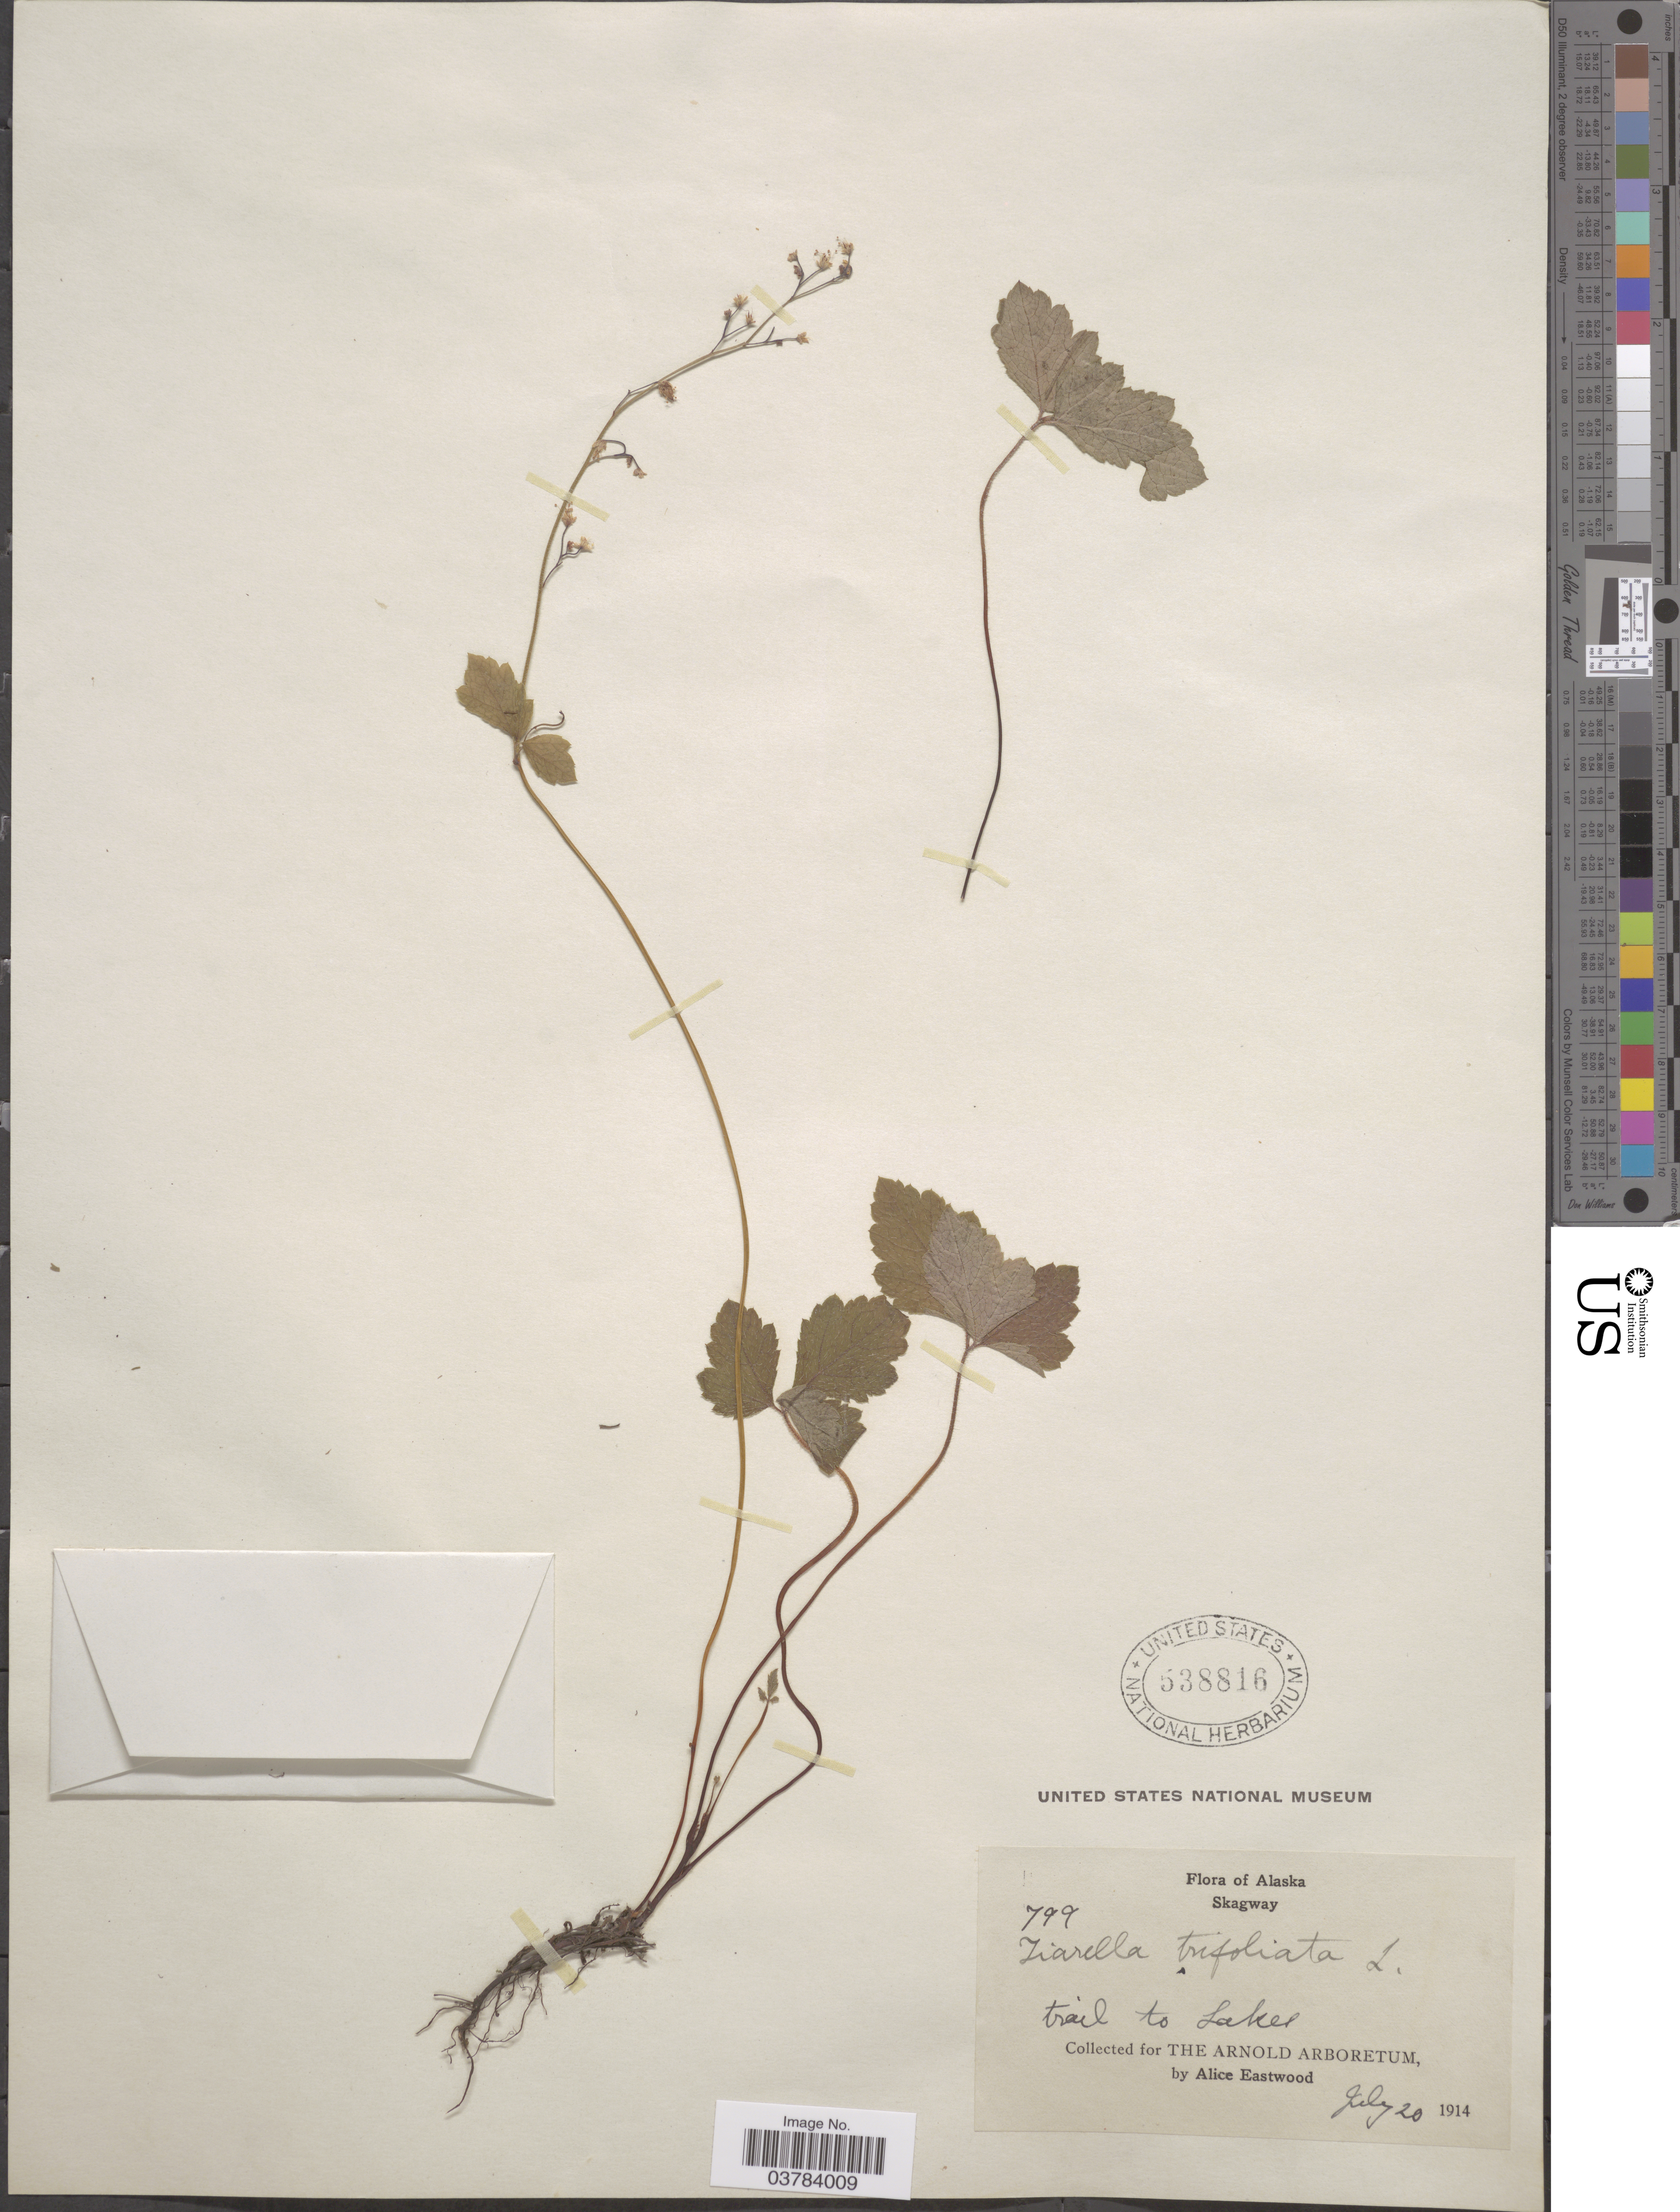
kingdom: Plantae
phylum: Tracheophyta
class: Magnoliopsida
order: Saxifragales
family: Saxifragaceae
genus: Tiarella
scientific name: Tiarella trifoliata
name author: L.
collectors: A. Eastwood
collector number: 799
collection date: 1914-07-20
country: United States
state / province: Alaska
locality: Skagway. Trail to Lakes.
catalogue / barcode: US 538816